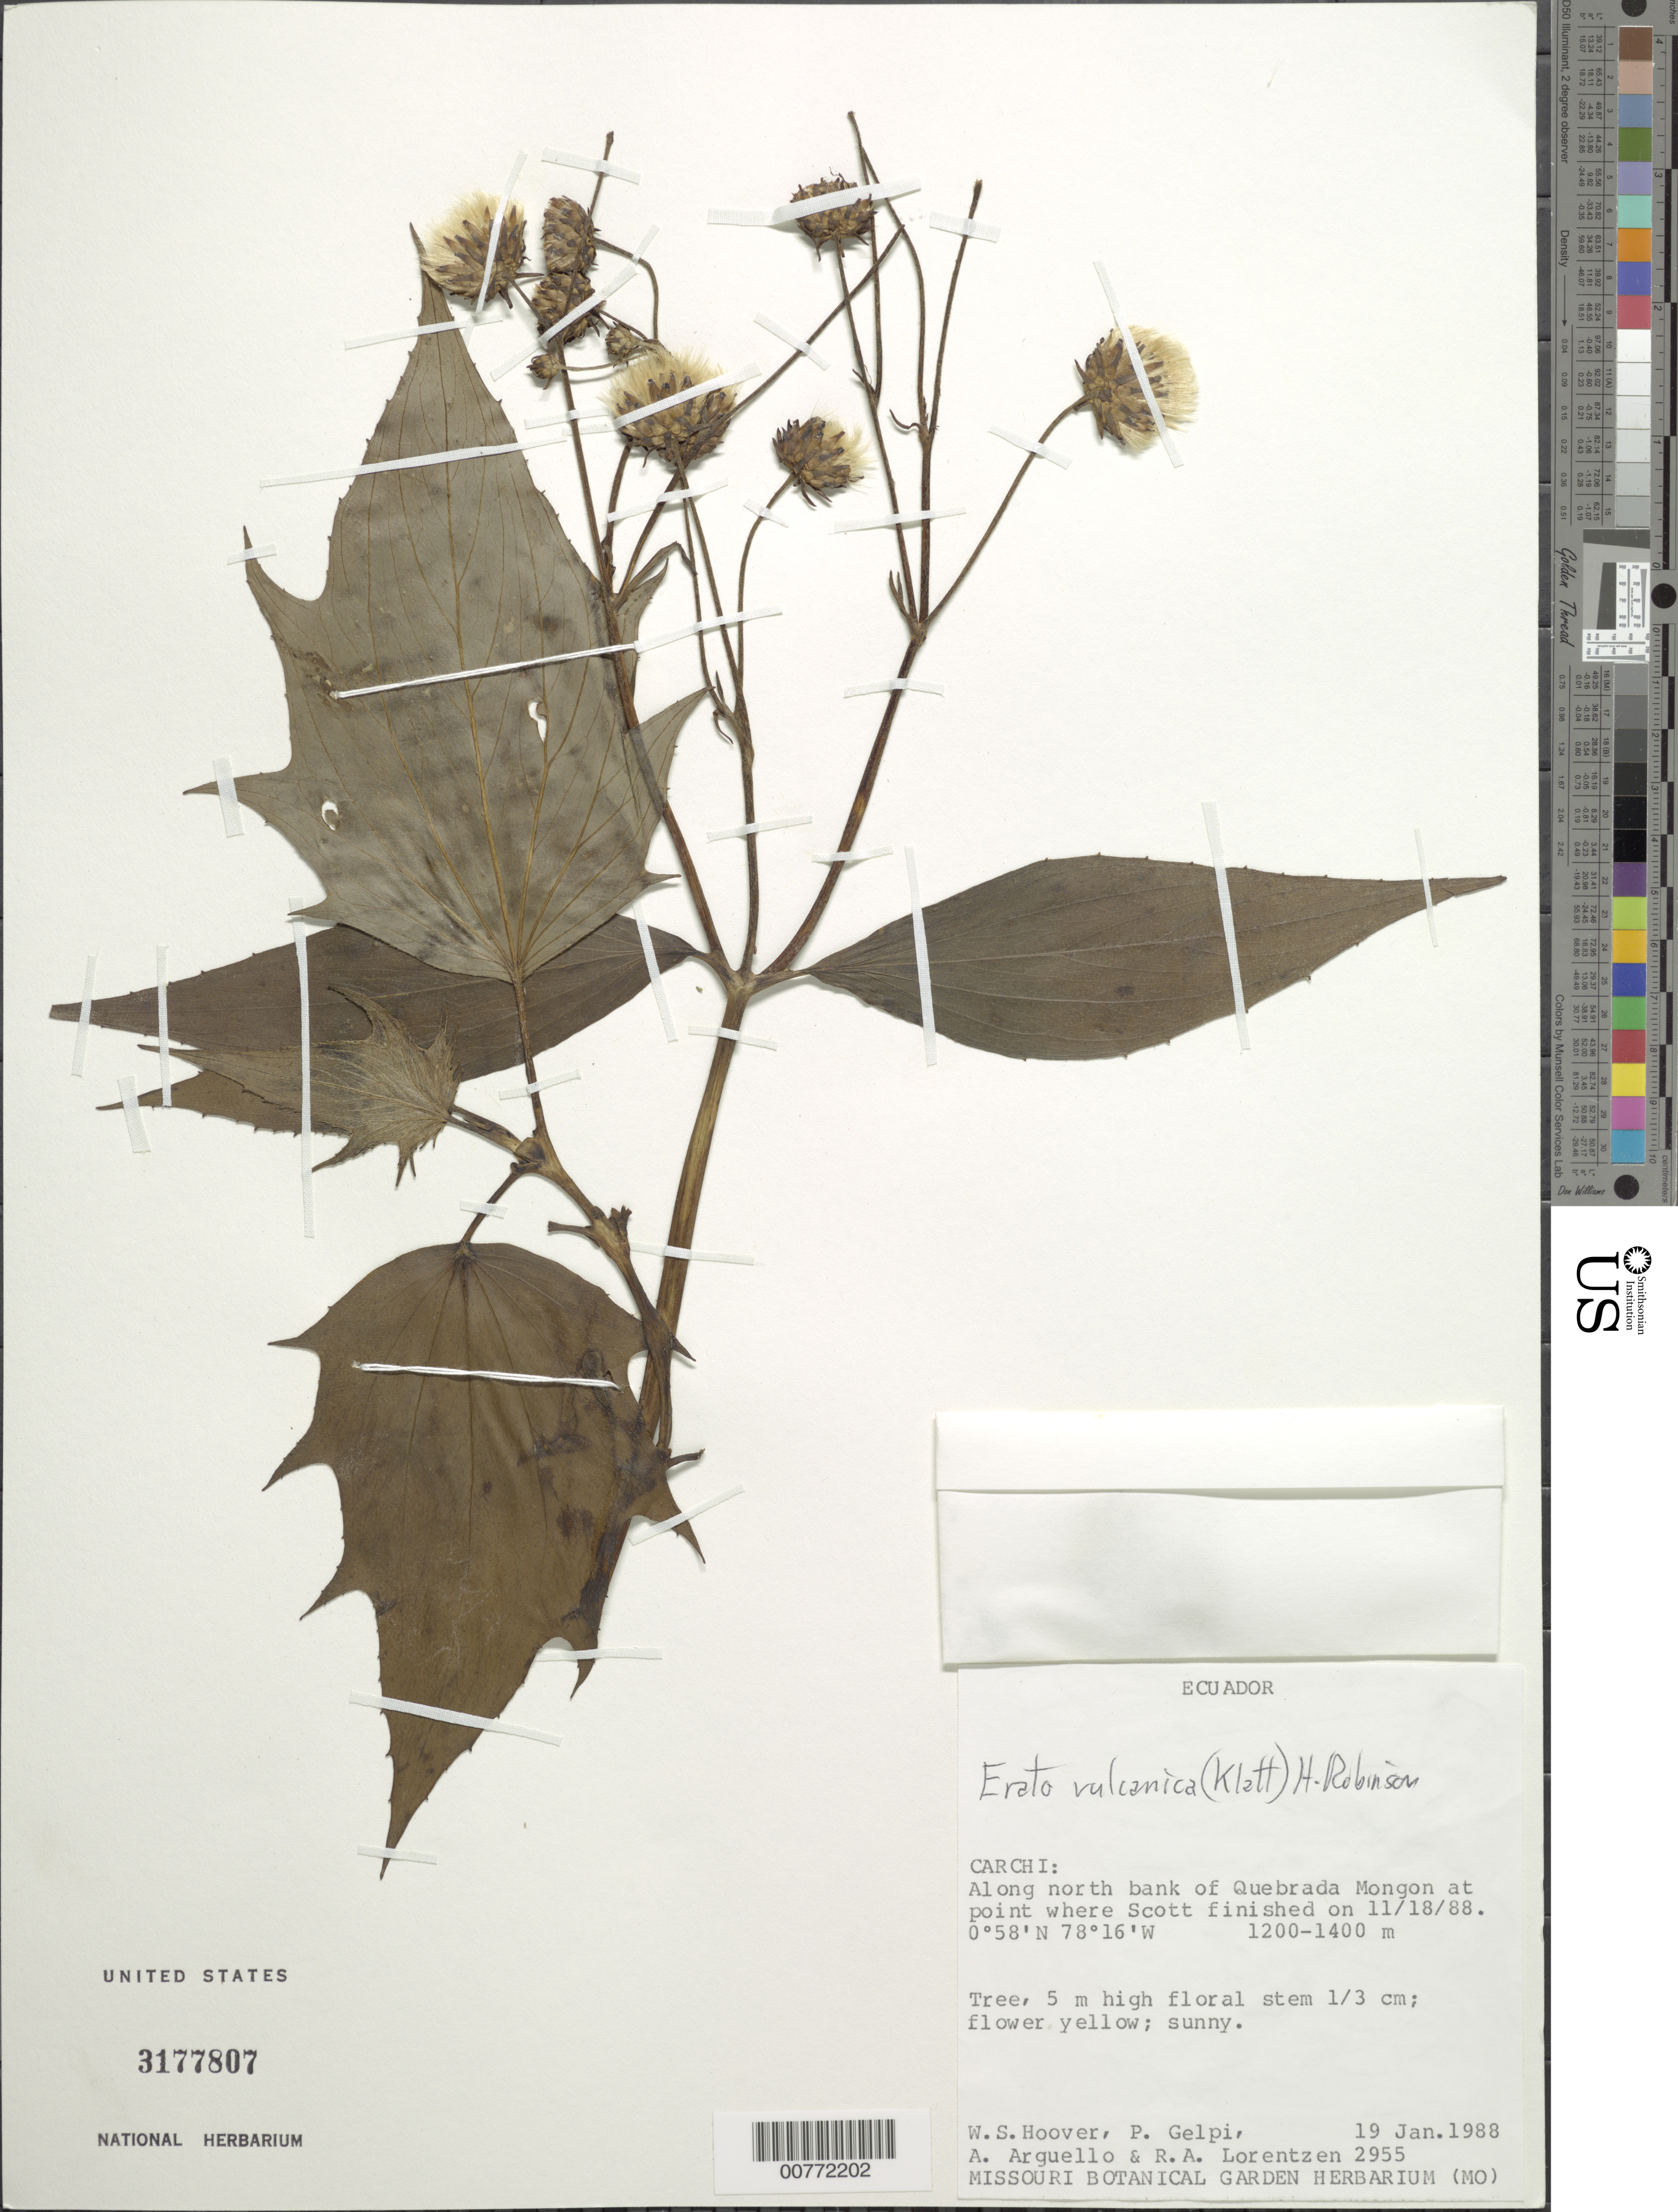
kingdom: Plantae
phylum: Tracheophyta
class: Magnoliopsida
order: Asterales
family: Asteraceae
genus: Erato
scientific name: Erato vulcanica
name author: (Klatt) H. Rob.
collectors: W. S. Hoover, P. Gelpi, A. Arguello & R. Lorentzen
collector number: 2955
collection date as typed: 19 January 1988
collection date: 1988-01-19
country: Ecuador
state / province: Carchi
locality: Quebrada Mongon, N bank, at point where Scott finished on 11/18/88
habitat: Sunny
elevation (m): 1200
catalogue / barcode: US 3177807